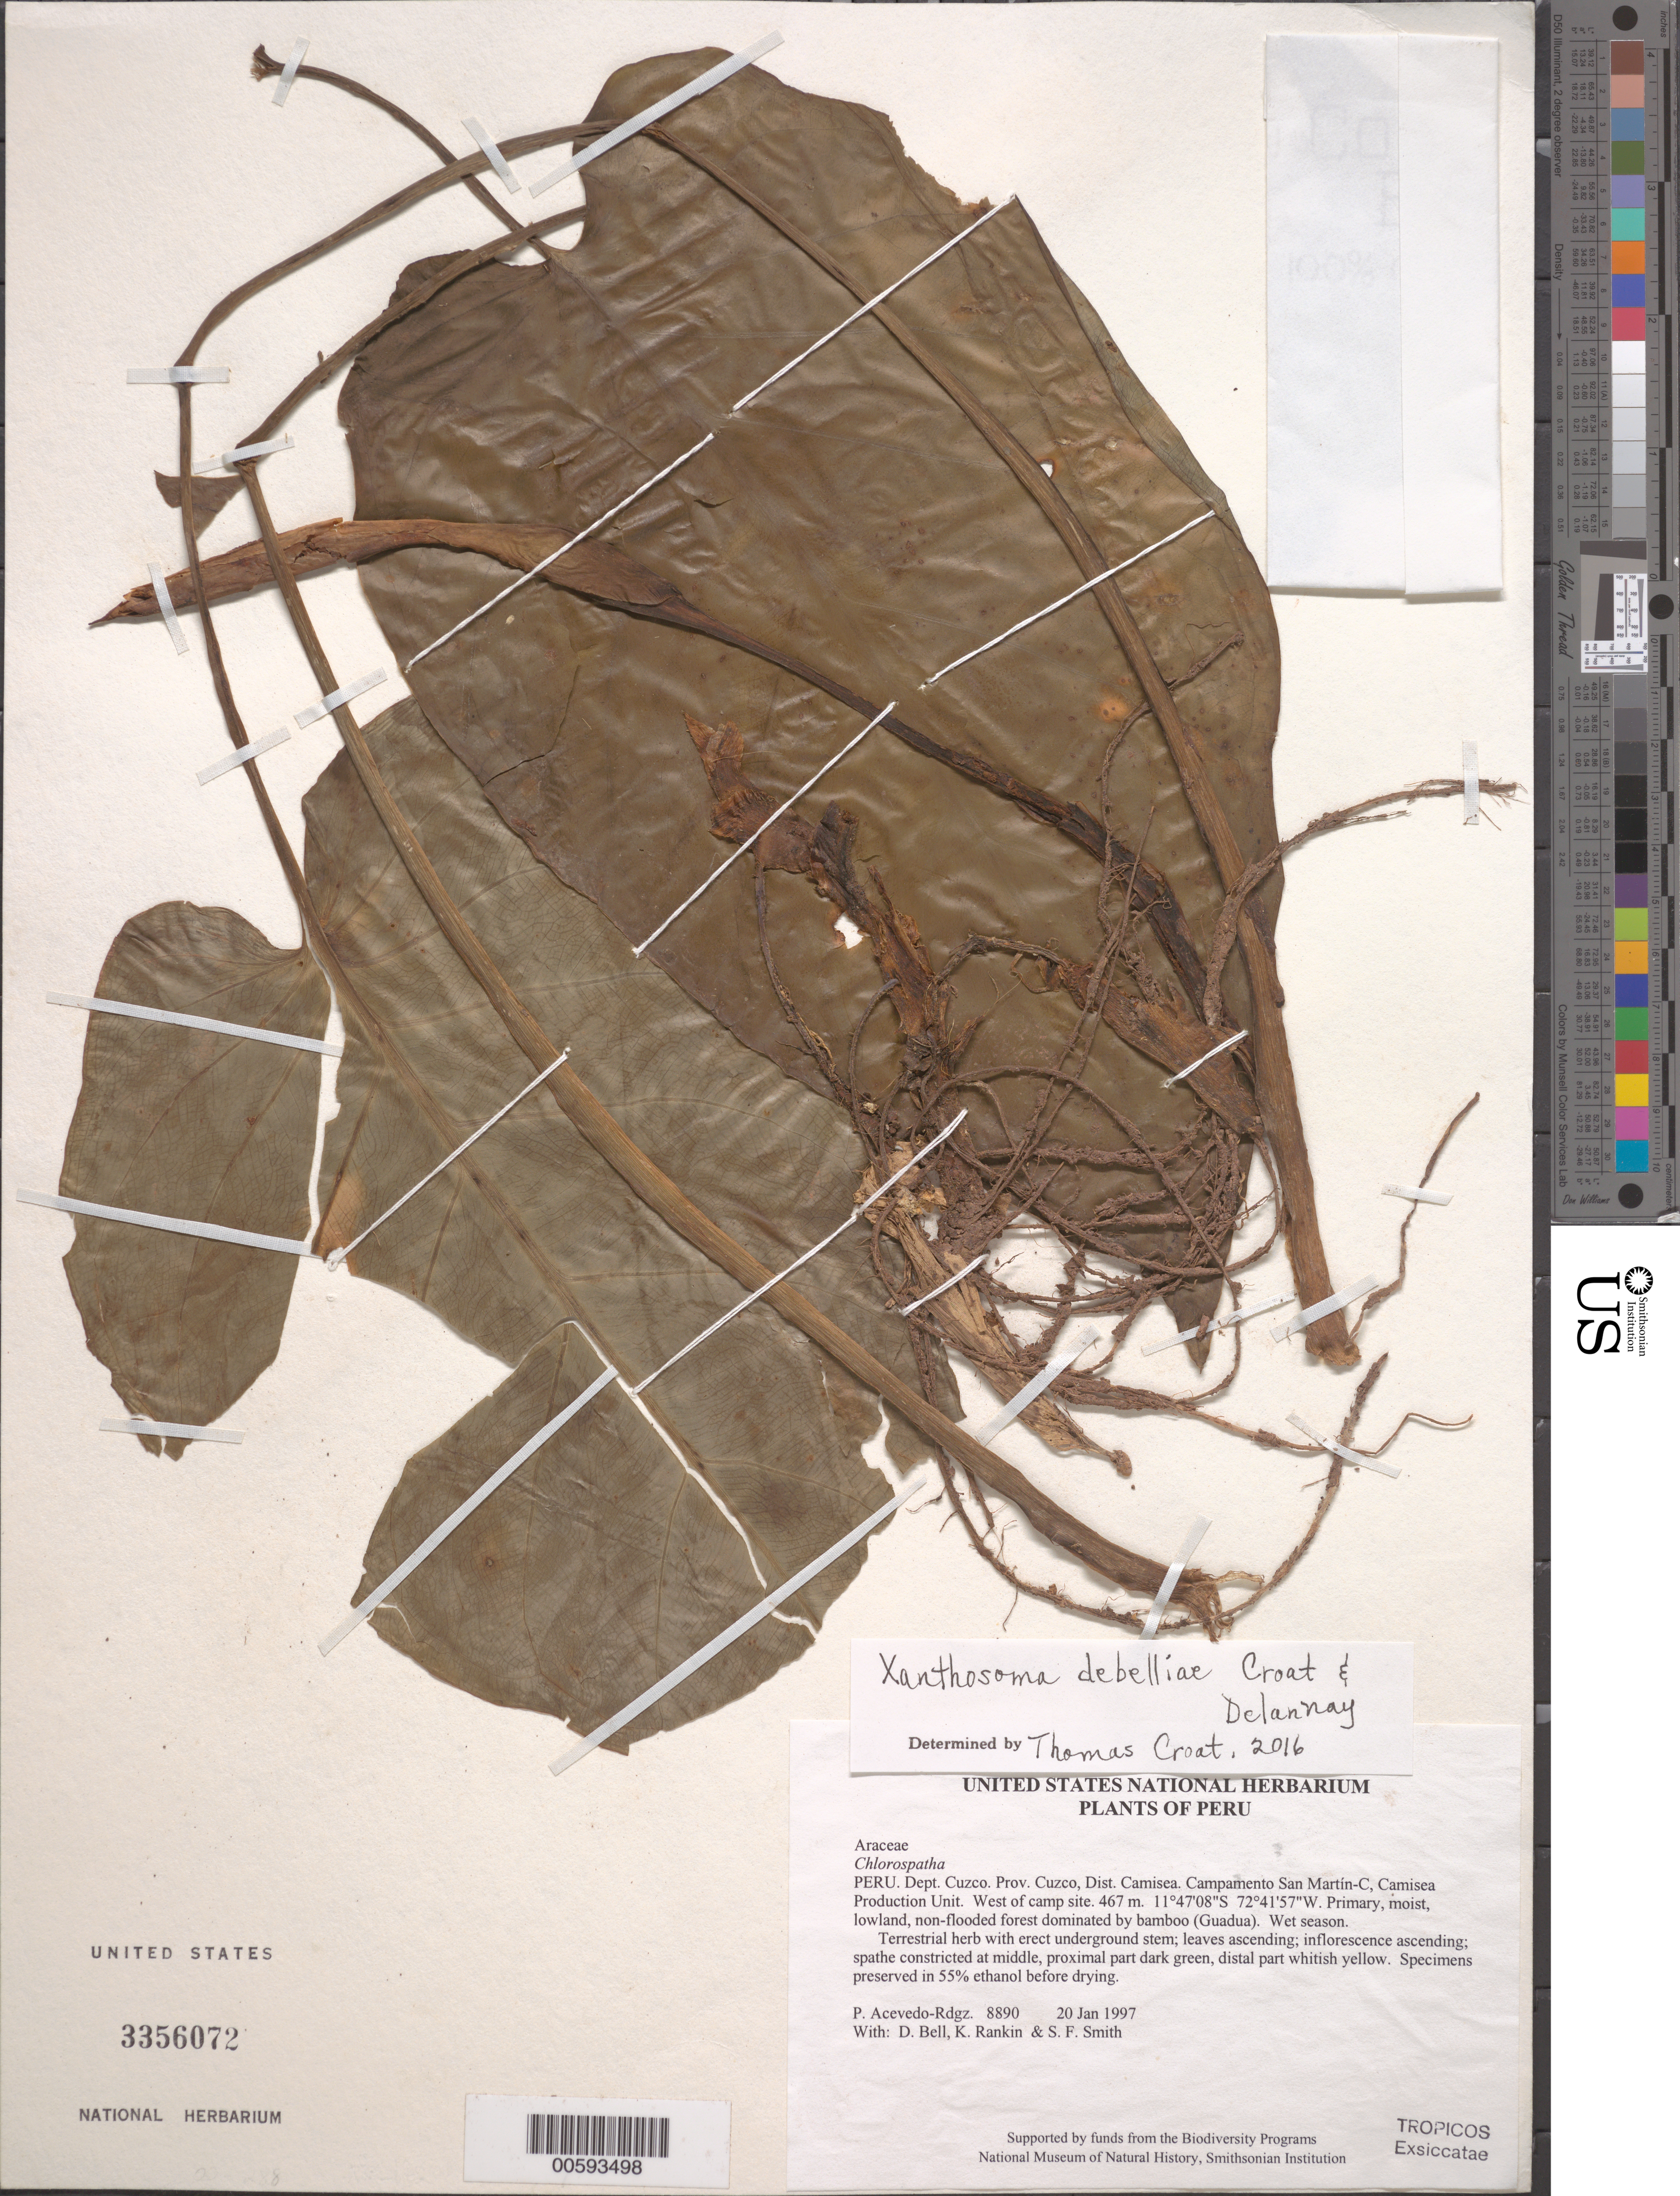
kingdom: Plantae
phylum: Tracheophyta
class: Liliopsida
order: Alismatales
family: Araceae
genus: Xanthosoma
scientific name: Xanthosoma debelliae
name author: Croat & Delannay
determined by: Croat, Thomas B., Missouri Botanical Garden (MO)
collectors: P. Acevedo-Rodr., D. A. Bell, K. B. Rankin & S.F. Smith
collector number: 8890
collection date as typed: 20 Jan 1997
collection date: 1997-01-20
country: Peru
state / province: Cusco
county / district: Cusco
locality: Districto Camisea, Campamento San Martín-C, Camisea Production Unit. West of camp site.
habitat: Primary, moist, lowland, non-flooded forest dominated by bamboo (Guadua). Wet season.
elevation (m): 467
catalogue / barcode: US 3356072